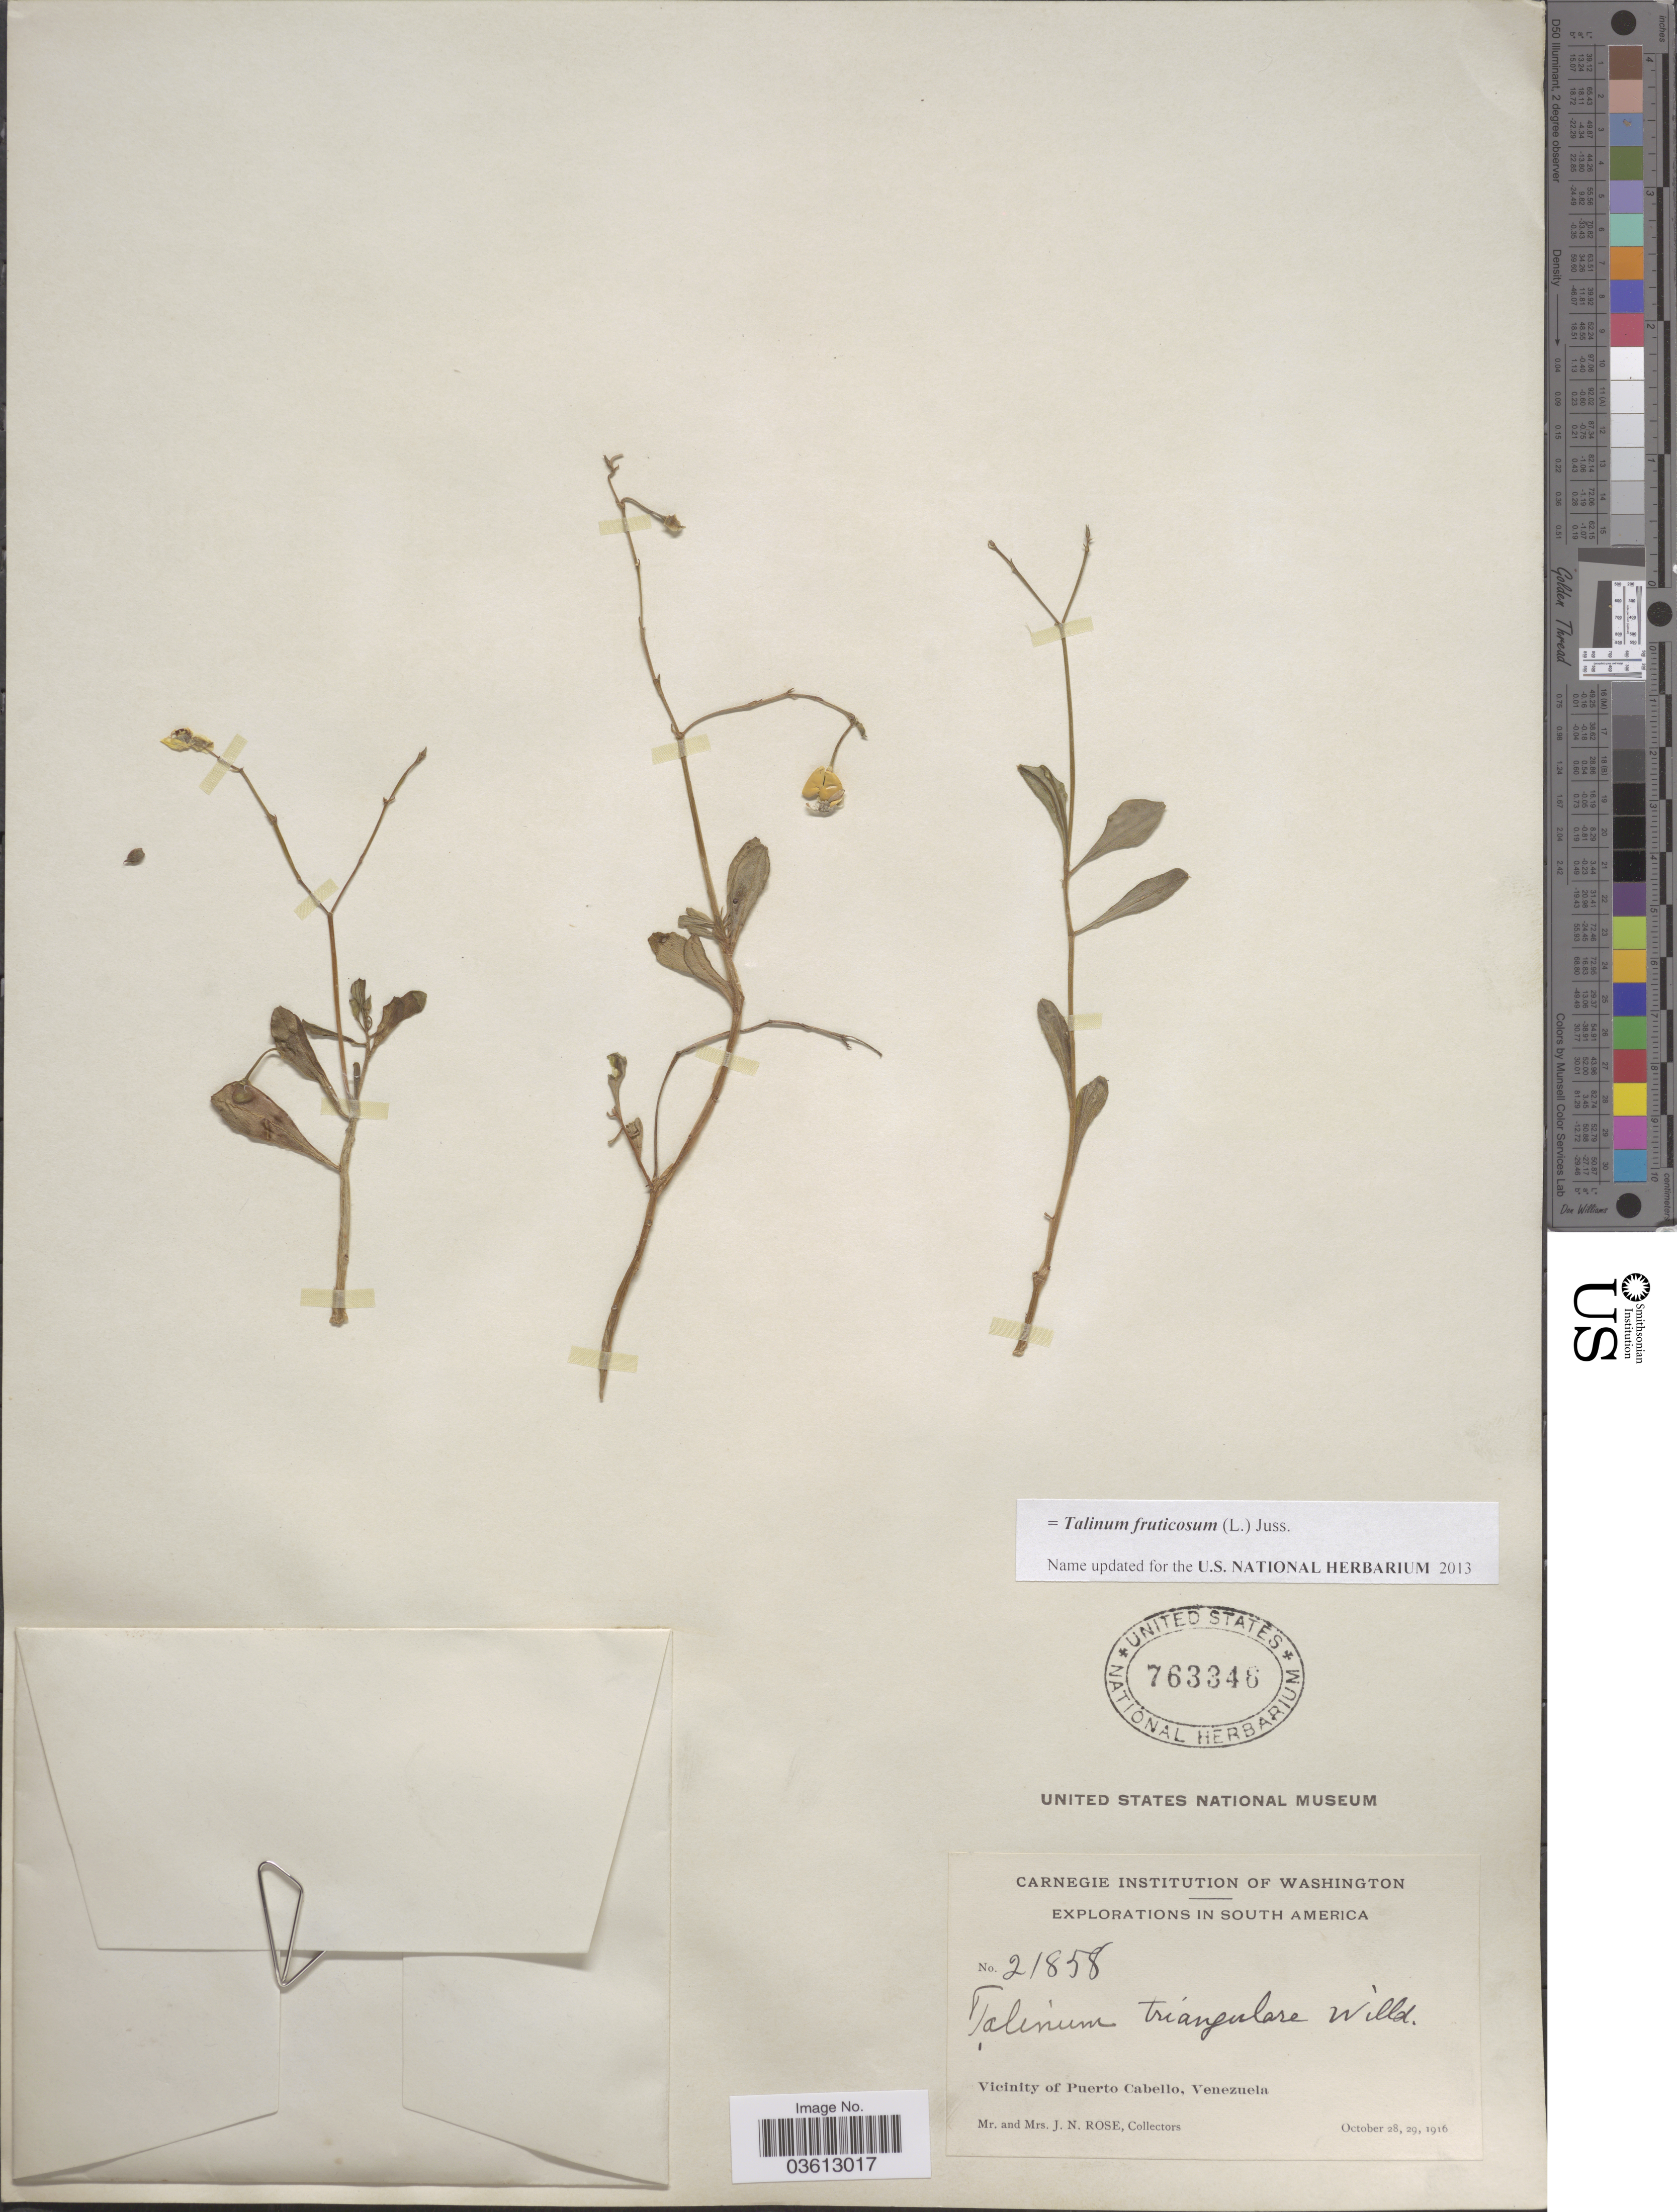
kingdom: Plantae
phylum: Tracheophyta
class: Magnoliopsida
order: Caryophyllales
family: Talinaceae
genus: Talinum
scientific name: Talinum fruticosum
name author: (L.) Juss.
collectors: J. N. Rose & L. B. Rose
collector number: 21858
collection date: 1916-10-28/1916-10-29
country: Venezuela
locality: Vicinity of Puerto Cabello.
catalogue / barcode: US 763346